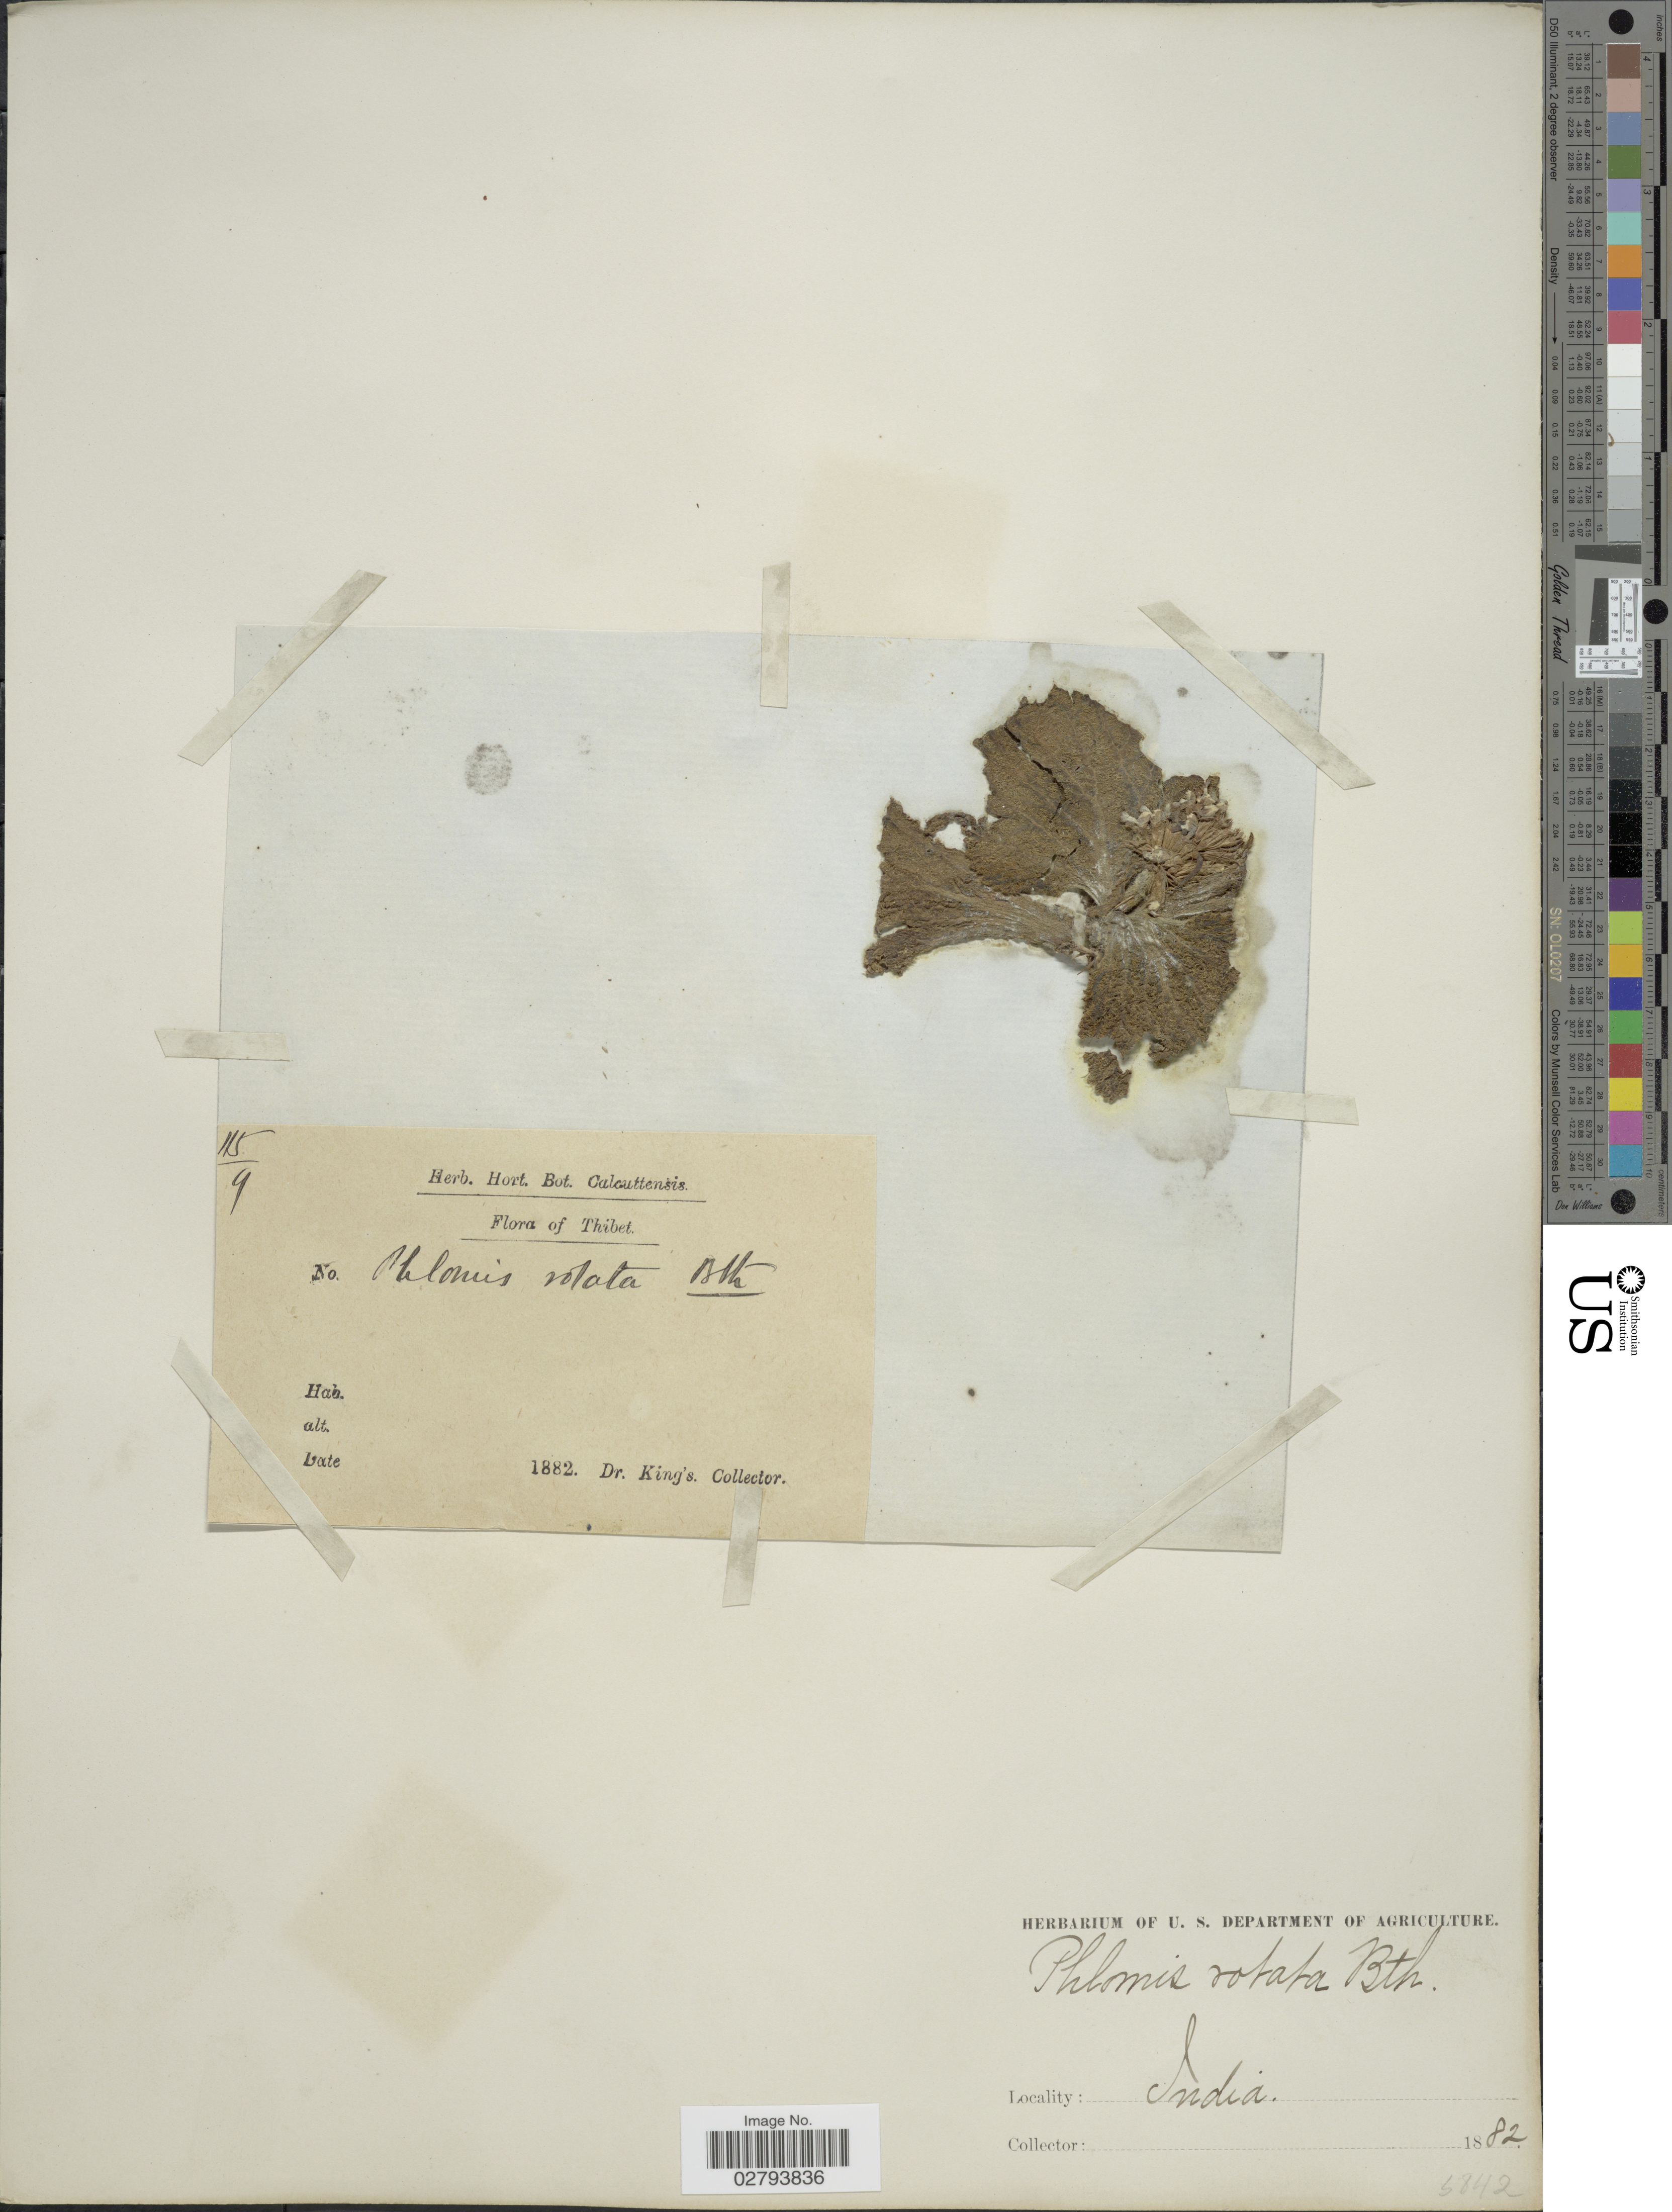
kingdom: Plantae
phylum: Tracheophyta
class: Magnoliopsida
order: Lamiales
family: Lamiaceae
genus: Phlomoides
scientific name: Phlomoides rotata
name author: (Benth. & Hook. f.) Mathiesen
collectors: Dr. King's collector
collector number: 115/9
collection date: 1882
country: China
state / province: Xizang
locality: Thibet, "India"